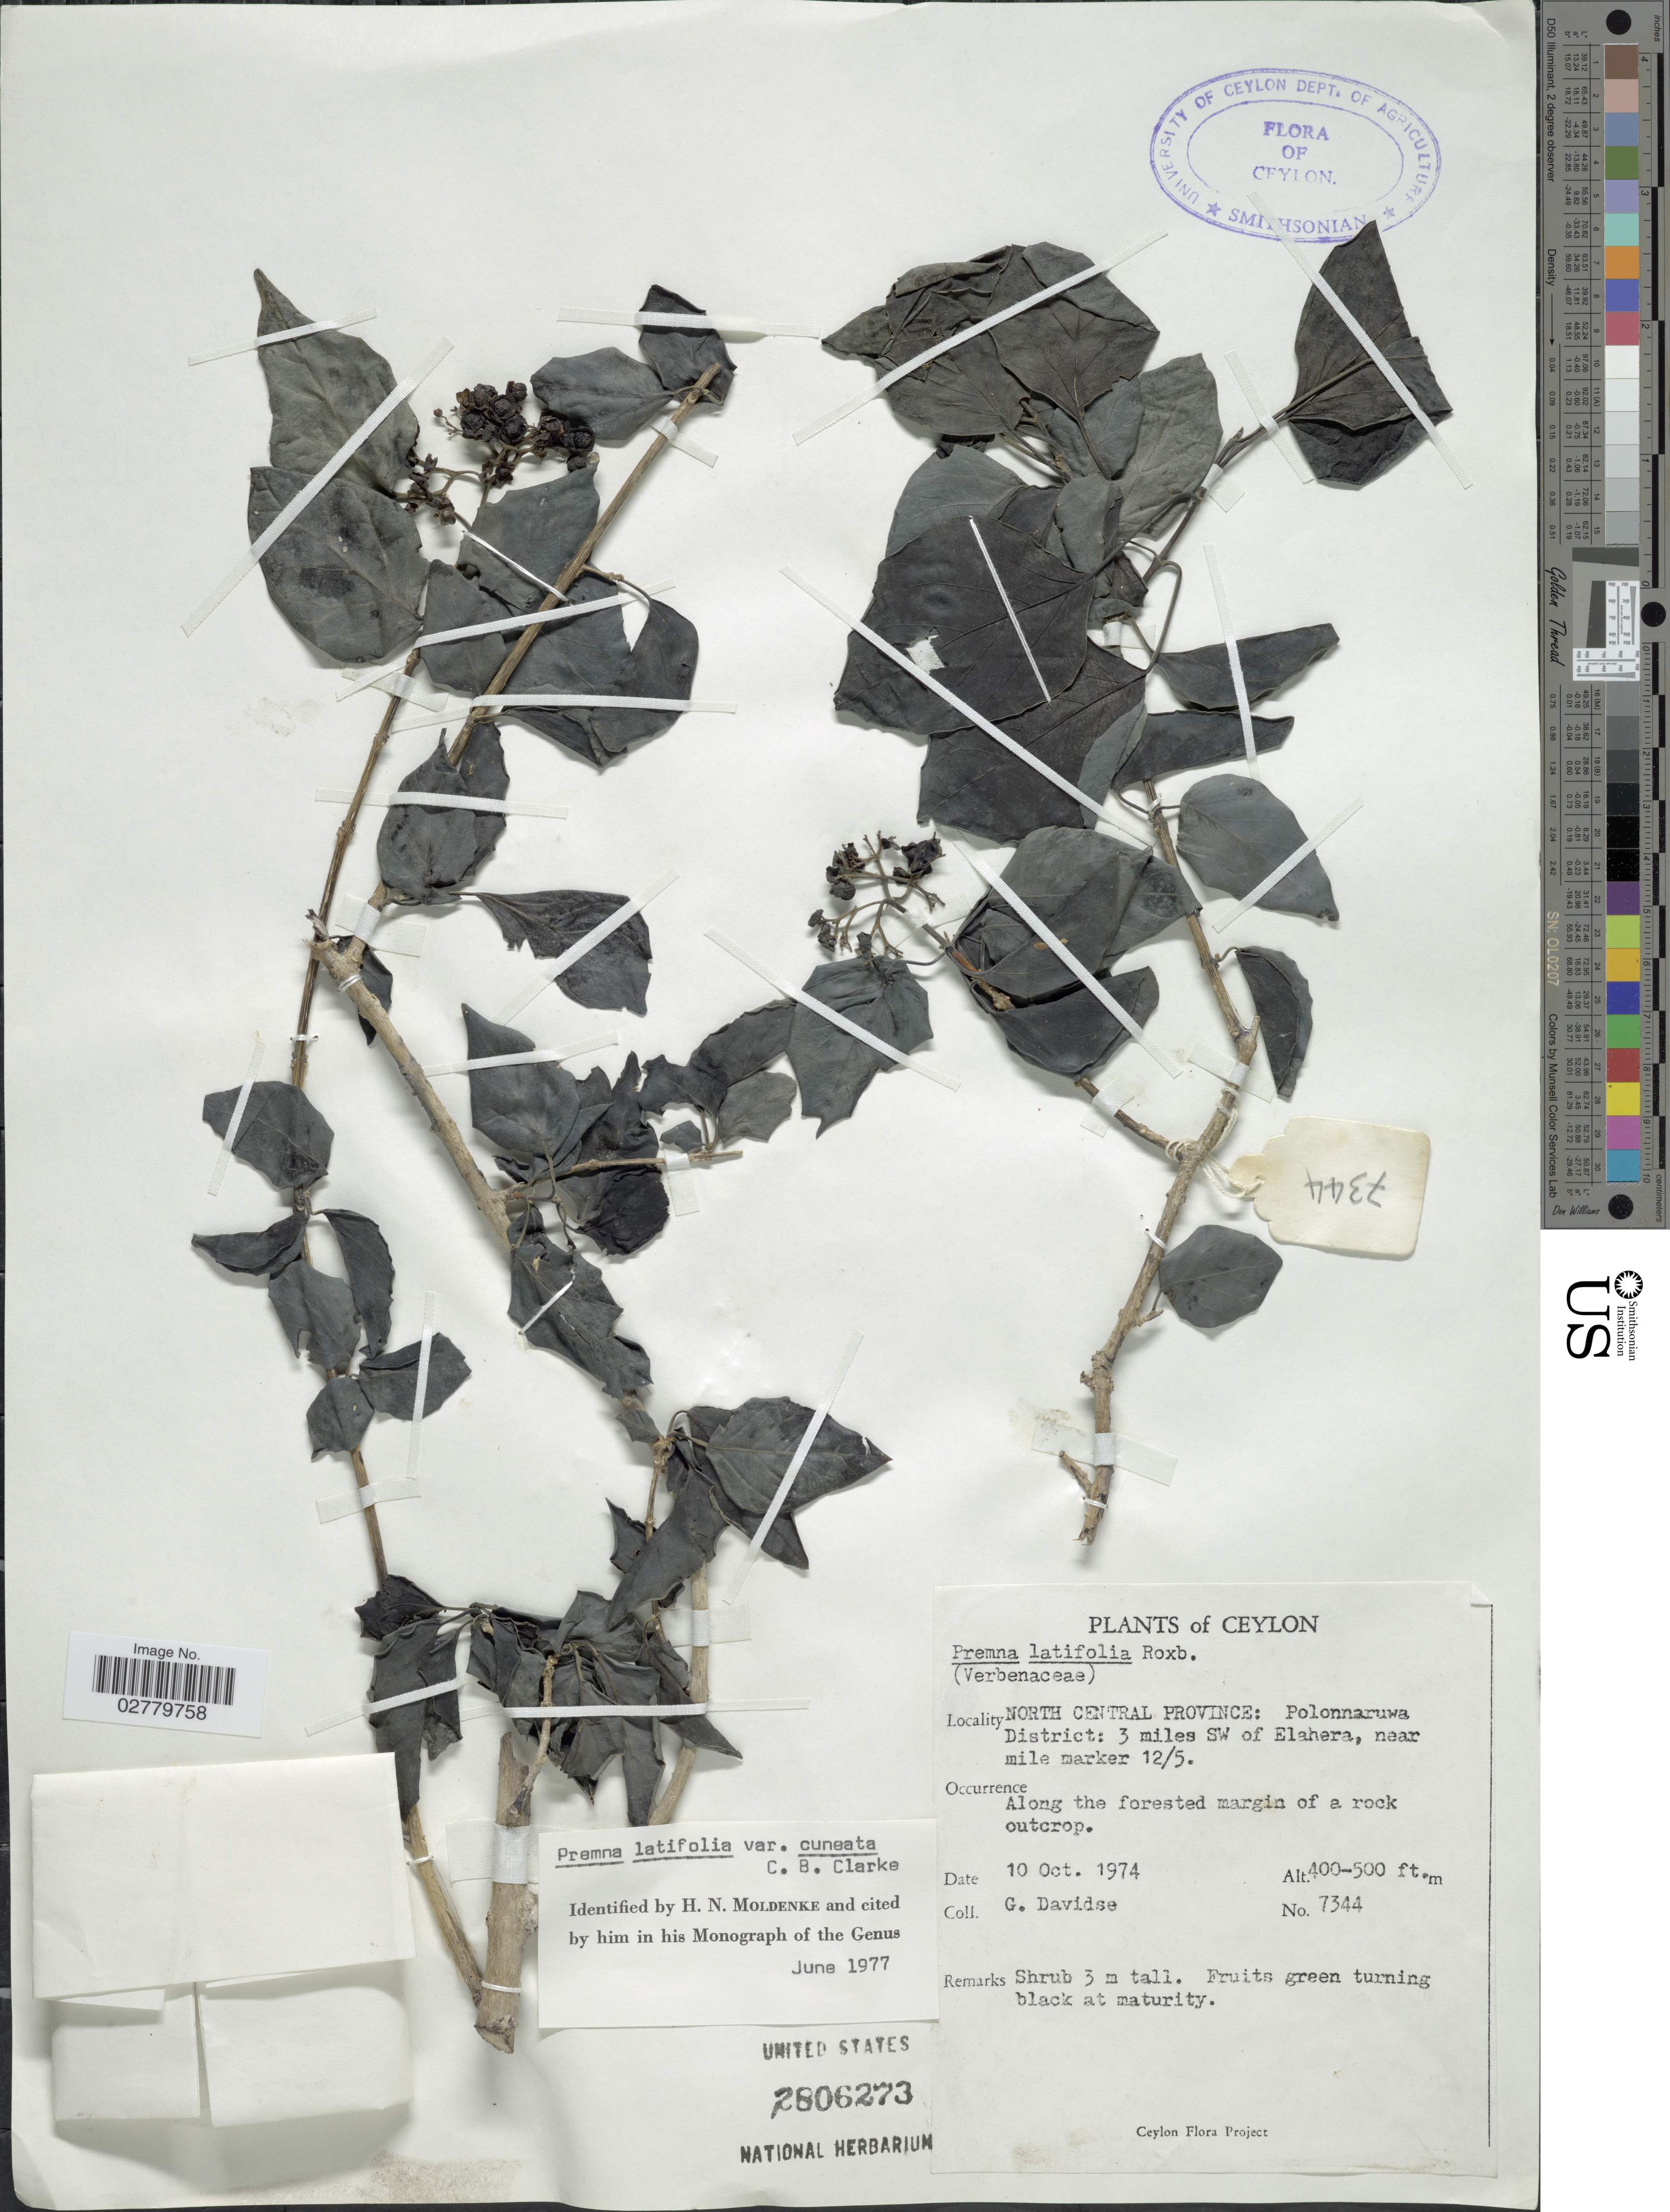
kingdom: Plantae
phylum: Tracheophyta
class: Magnoliopsida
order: Lamiales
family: Lamiaceae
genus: Premna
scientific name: Premna odorata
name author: Blanco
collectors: G. Davidse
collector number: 7344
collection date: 1974-10-10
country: Sri Lanka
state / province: North Central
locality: Ceylon. Polonnaruwa District: 3 miles SW of Elahera, near mile marker 12/5.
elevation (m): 122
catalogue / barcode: US 2806273